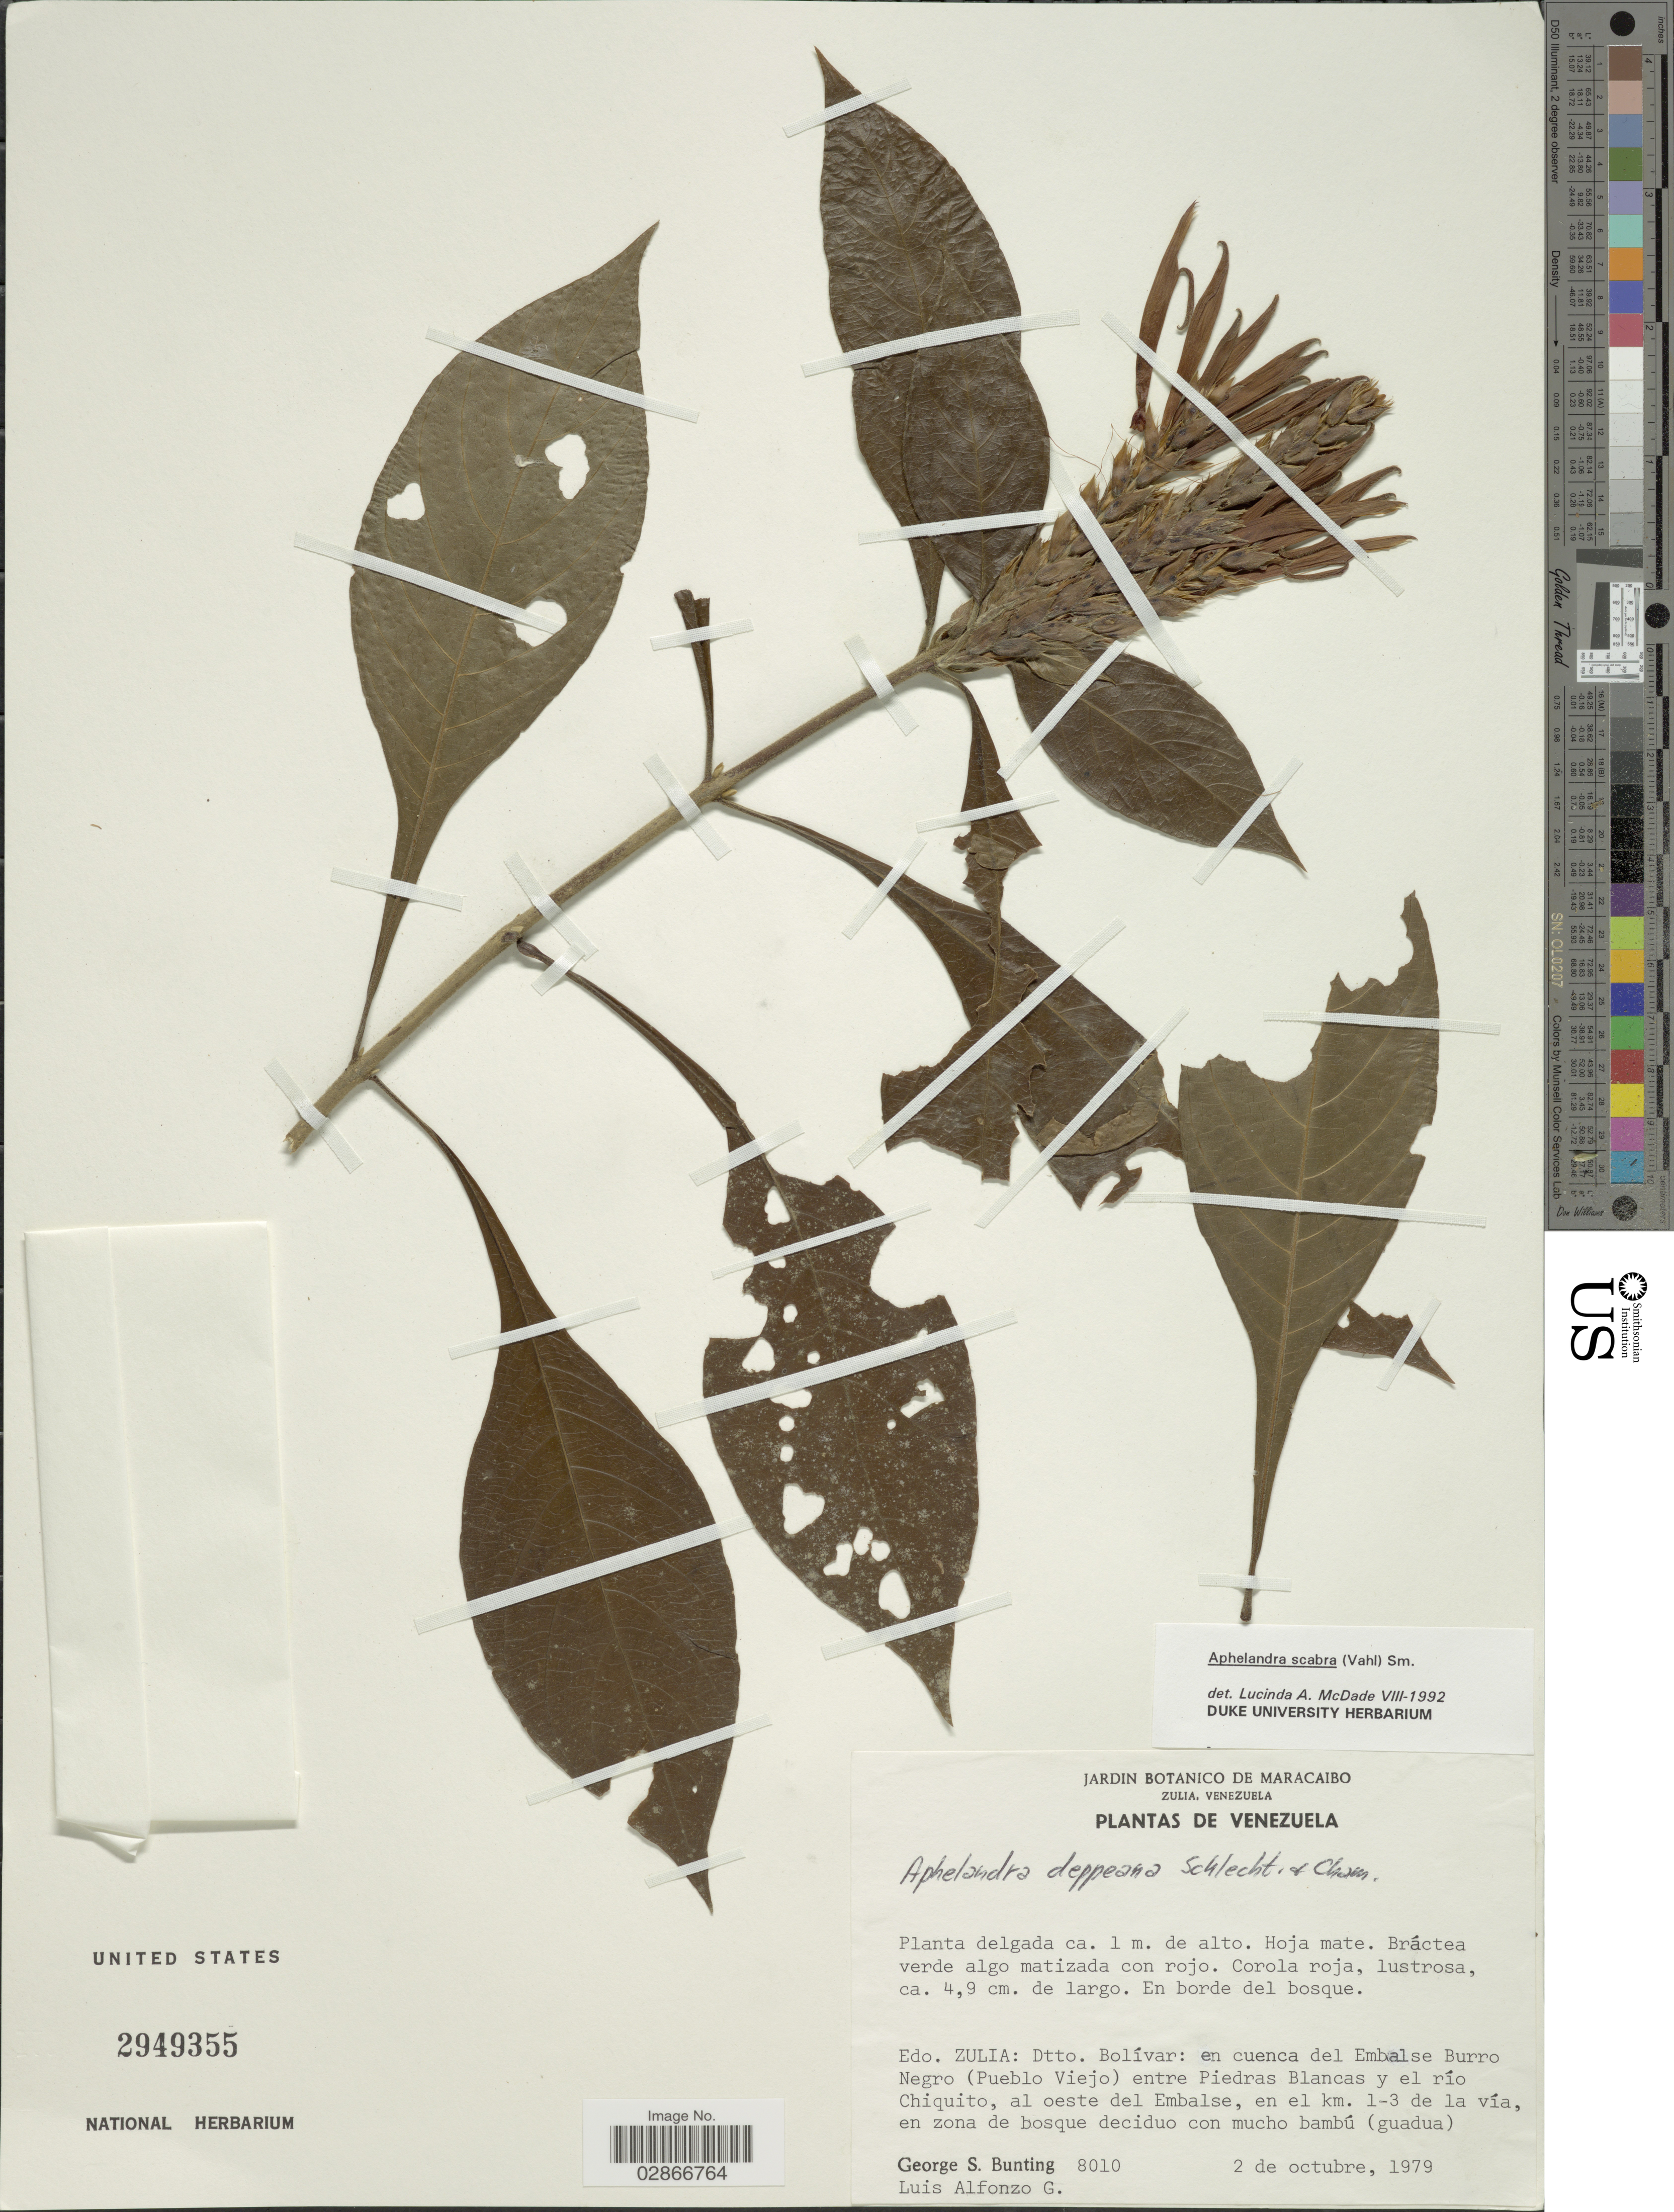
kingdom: Plantae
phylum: Tracheophyta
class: Magnoliopsida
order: Lamiales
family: Acanthaceae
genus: Aphelandra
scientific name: Aphelandra deppeana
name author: Schltdl. & Cham.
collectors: G. S. Bunting & L. Alfonzo G.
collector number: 8010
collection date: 1979-10-02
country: Venezuela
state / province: Zulia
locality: Dtto. Bolívar: en cuenca del Embalse Burro Negro (Pueblo Viejo) entre Piedras Blancas y el río Chiquito, al oeste del Embalse, en el 1 km. 1-3 de la vía, en zona de bosque deciduo con mucho bambú (guadua).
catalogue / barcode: US 2949355